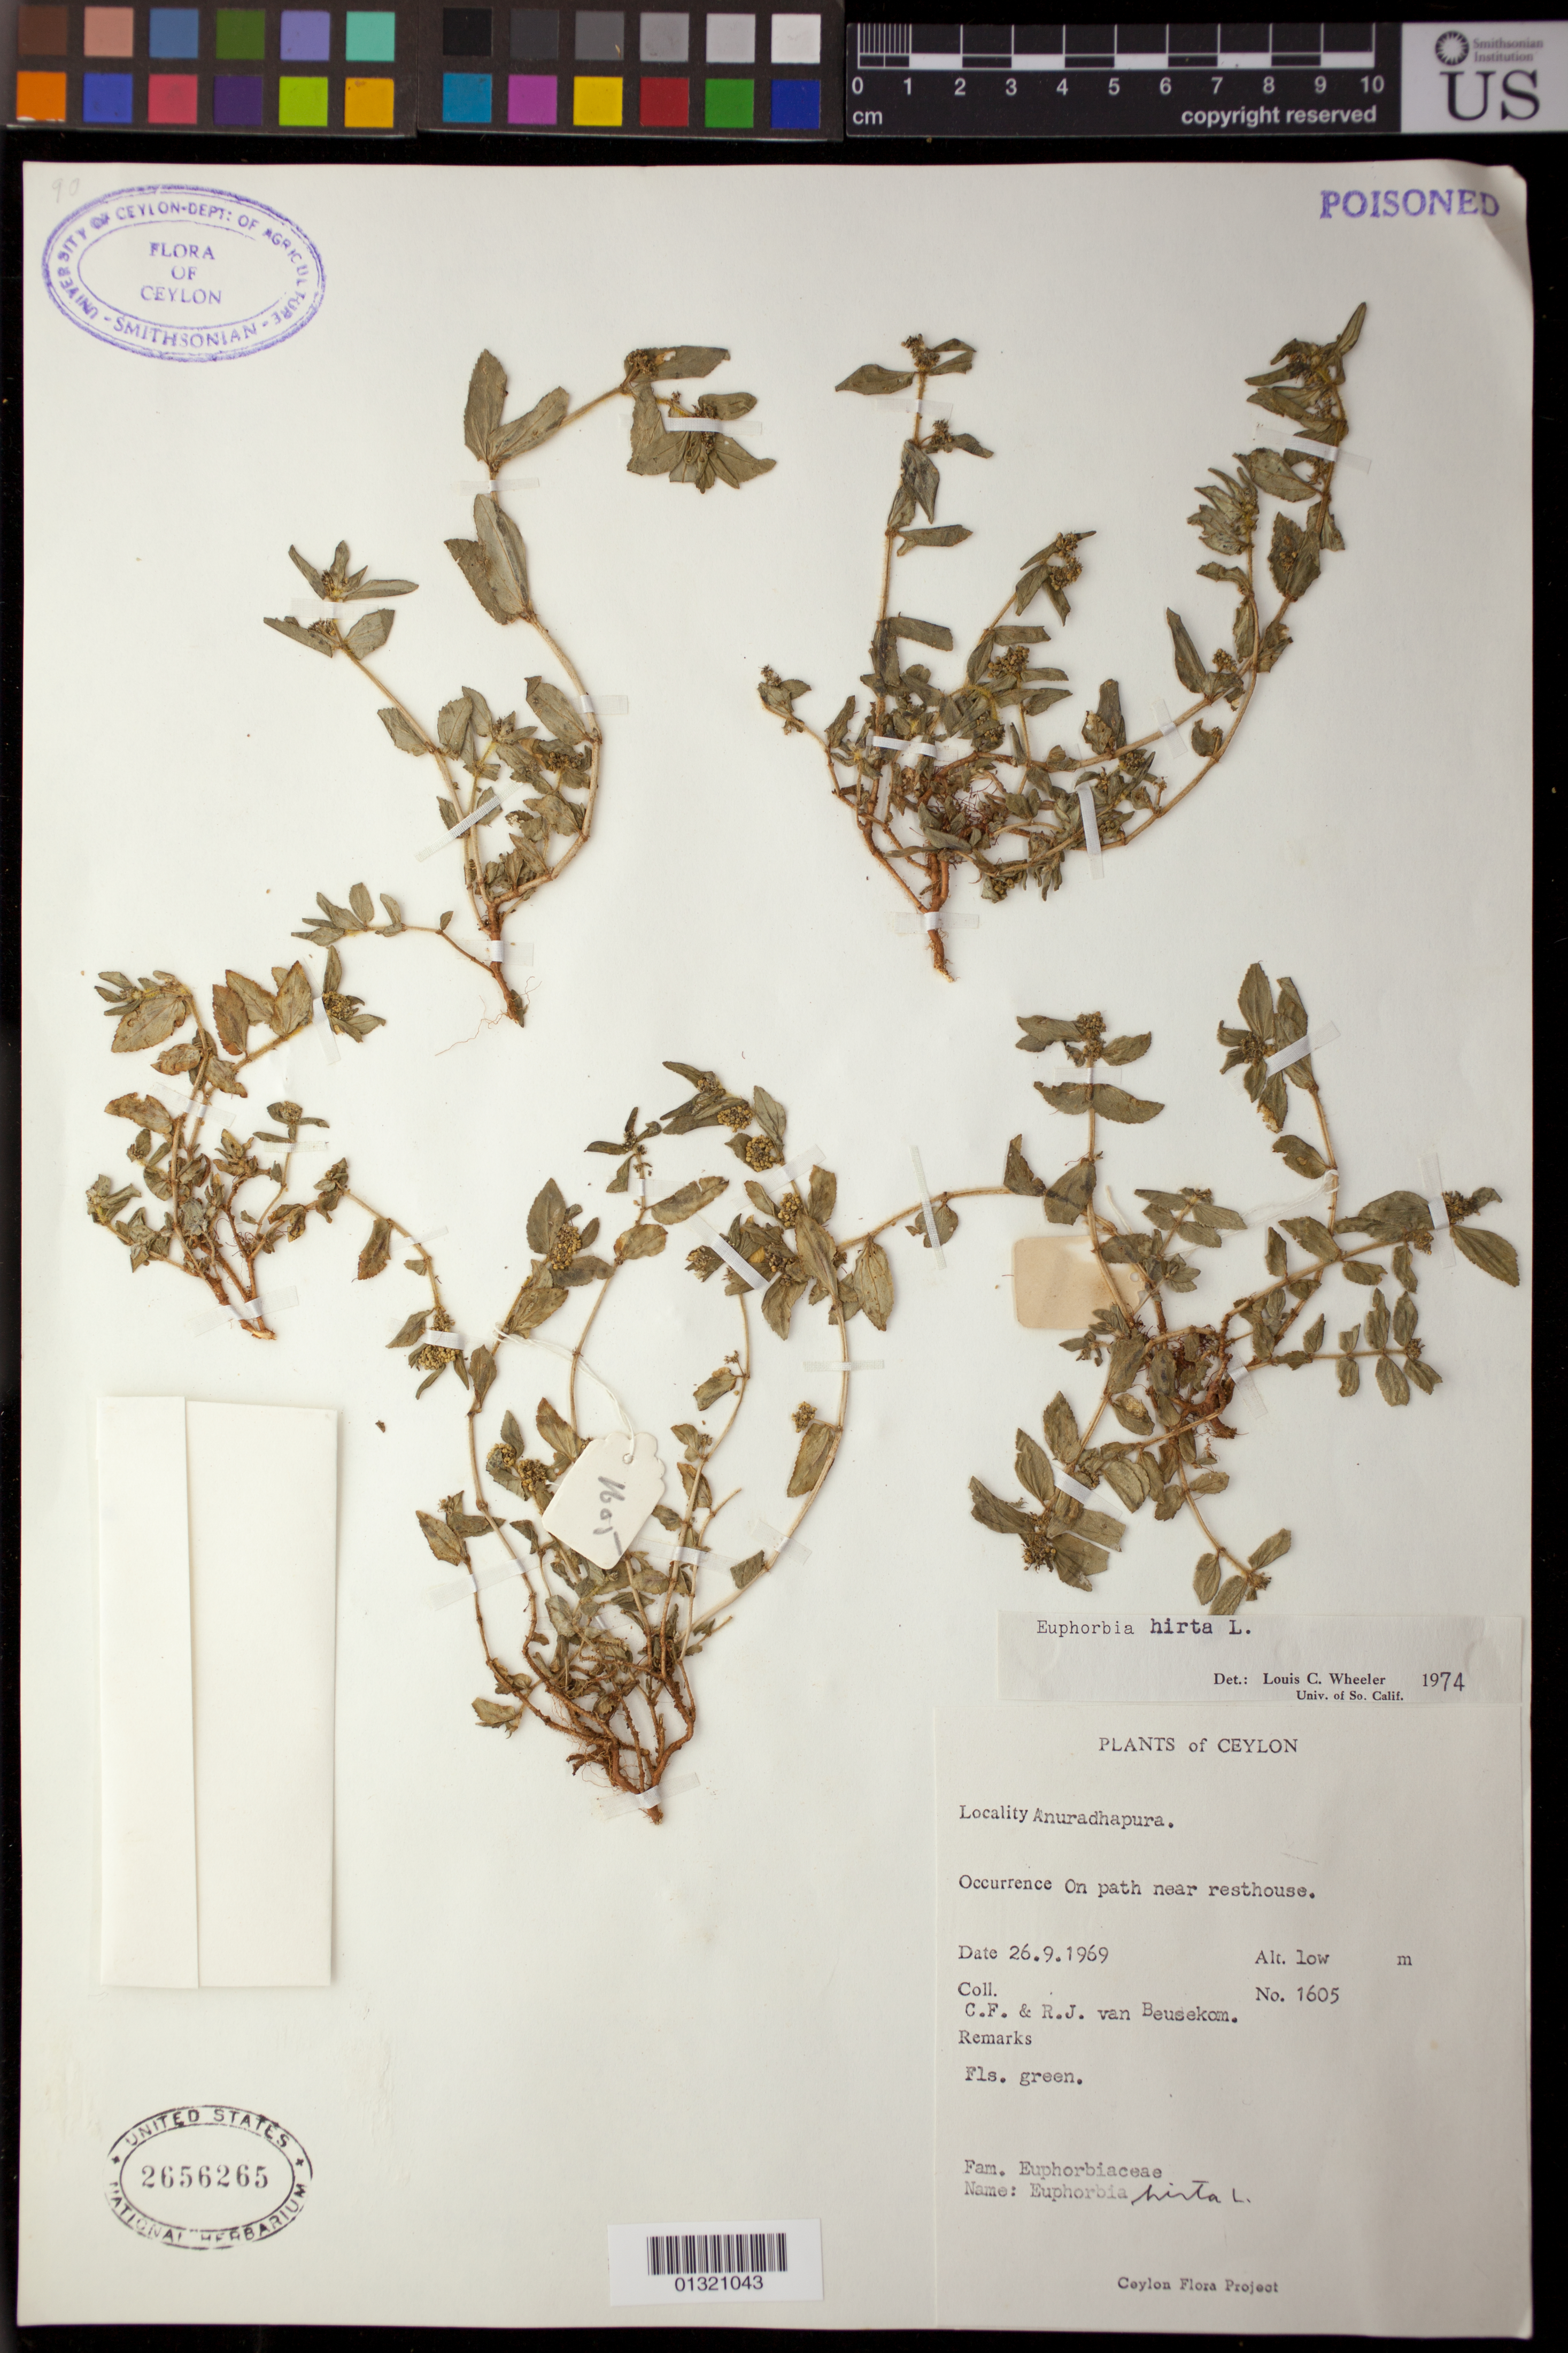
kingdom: Plantae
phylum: Tracheophyta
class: Magnoliopsida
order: Malpighiales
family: Euphorbiaceae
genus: Euphorbia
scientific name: Euphorbia hirta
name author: L.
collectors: C. van Beusecom & R. van Beusecom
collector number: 1605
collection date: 1969-09-26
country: Sri Lanka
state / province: North Central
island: Ceylon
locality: Anuradhapura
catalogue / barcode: US 2656265